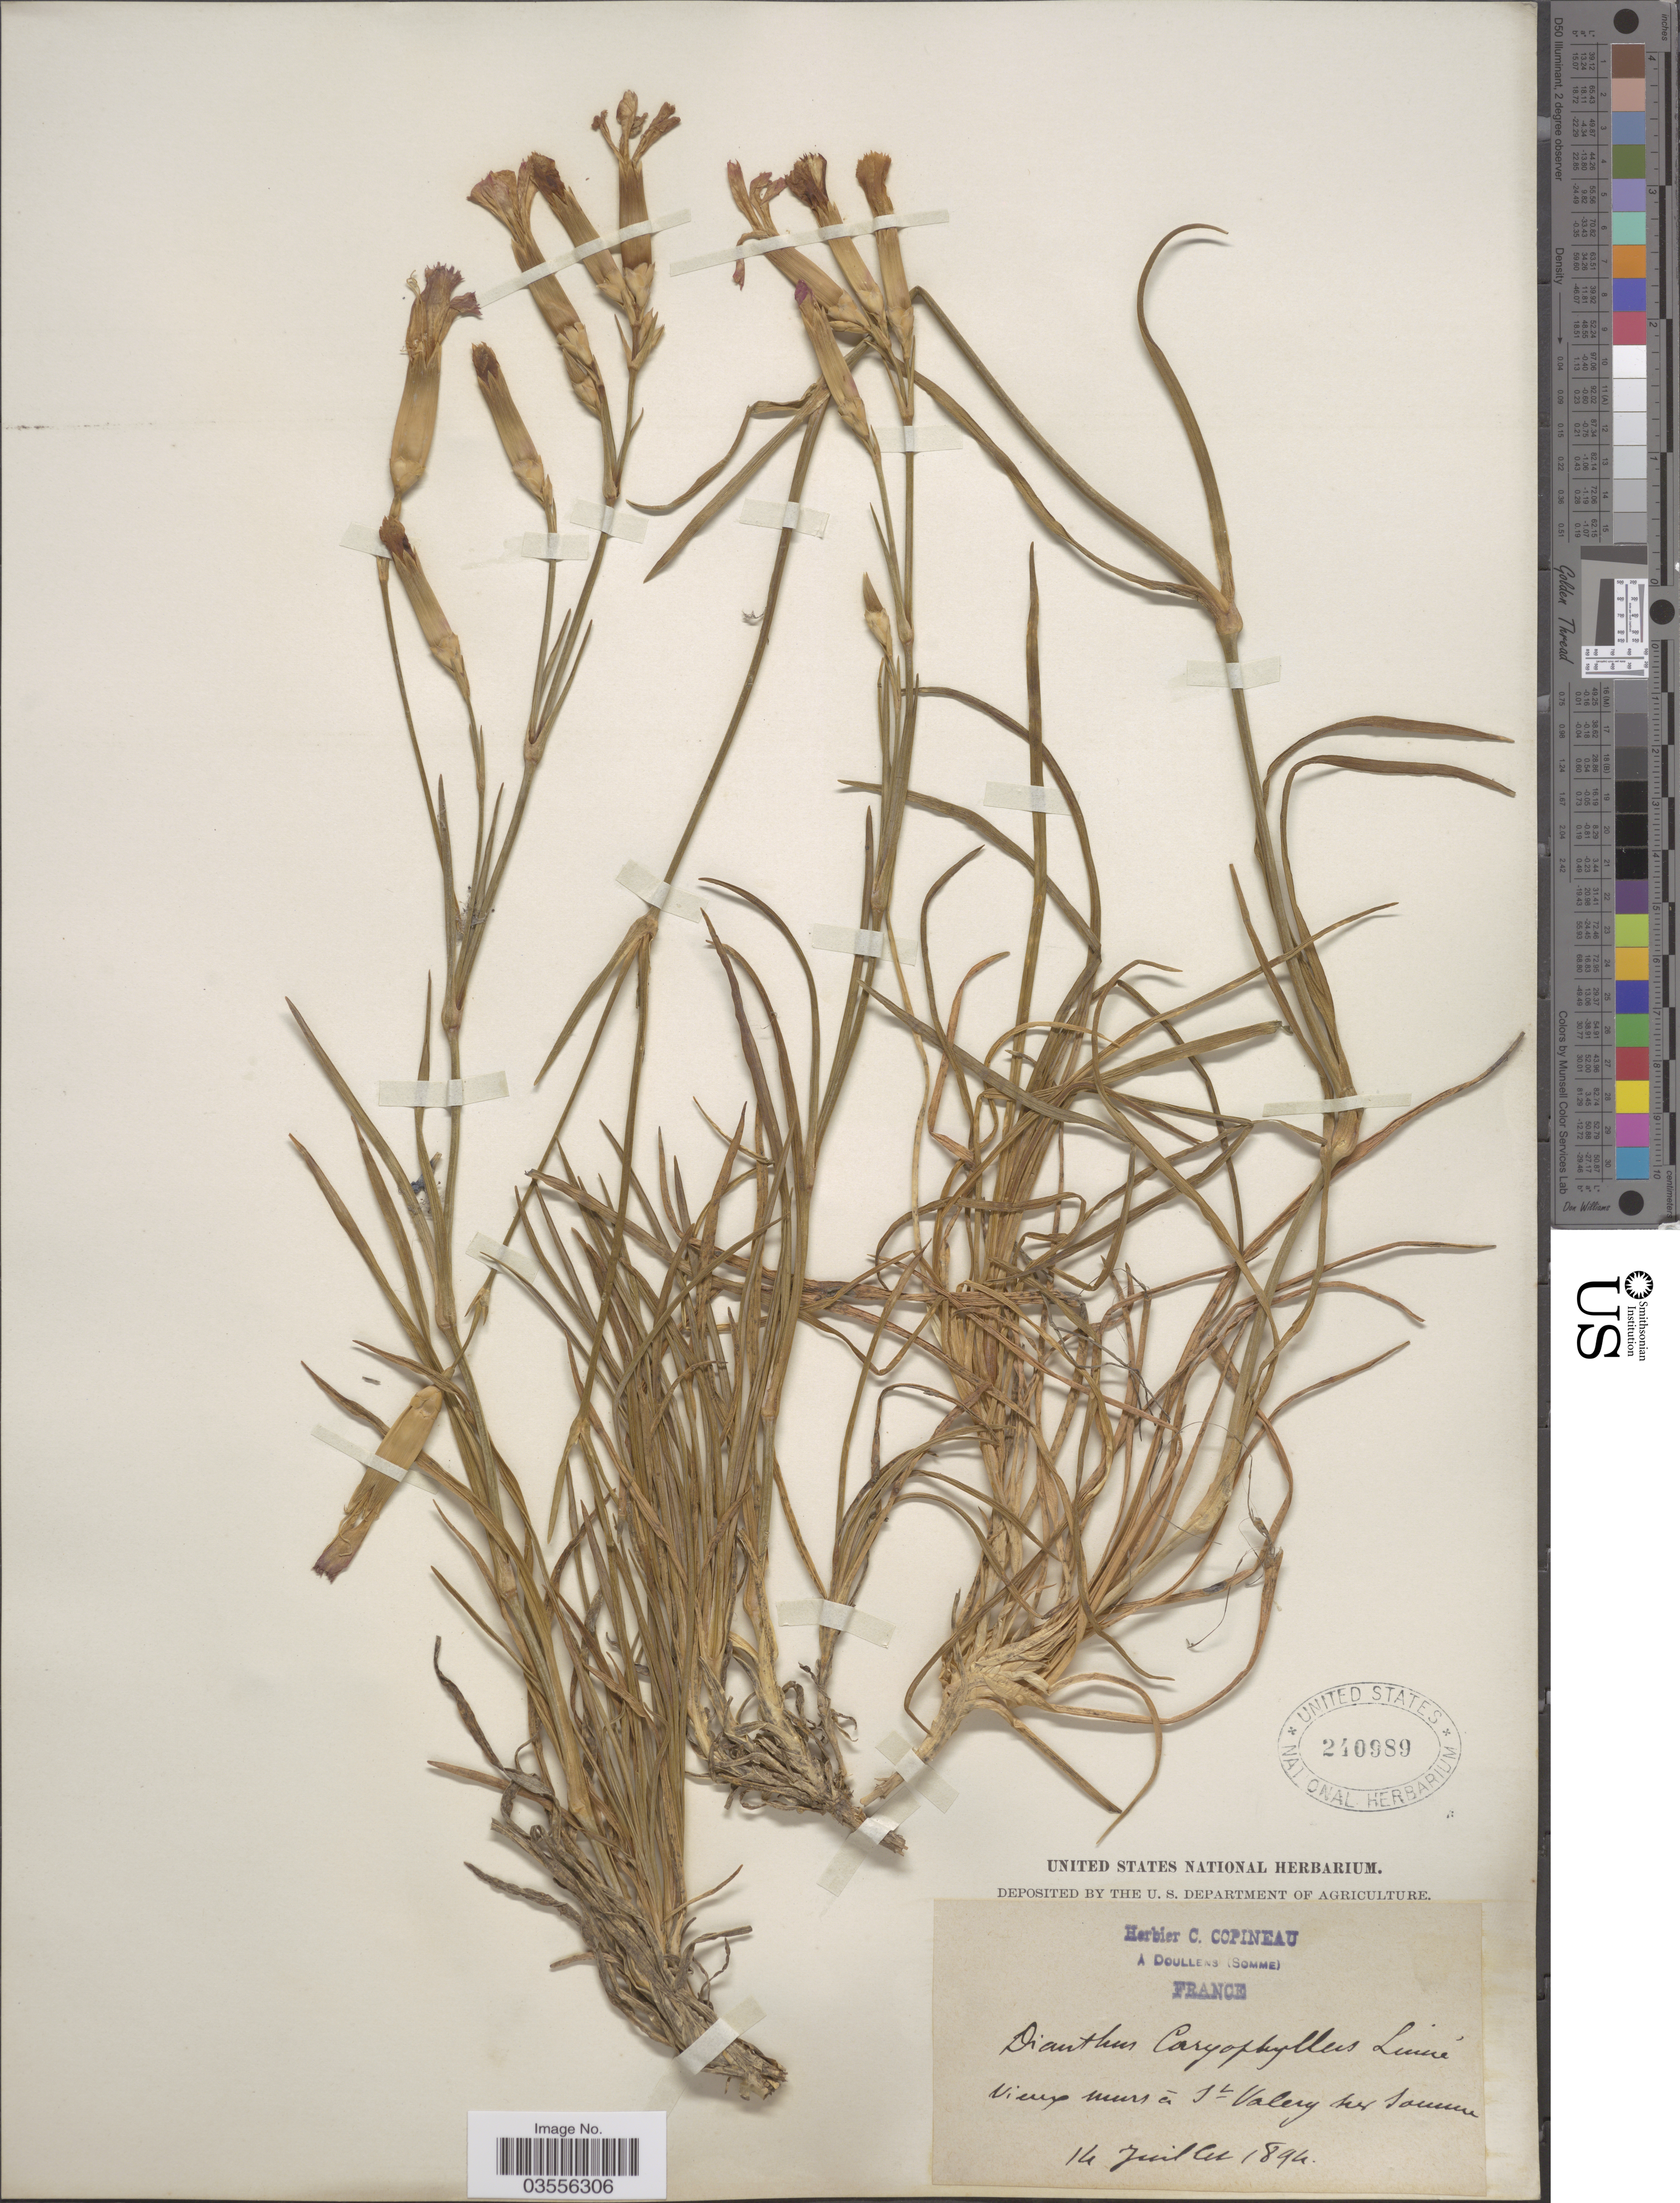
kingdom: Plantae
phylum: Tracheophyta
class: Magnoliopsida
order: Caryophyllales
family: Caryophyllaceae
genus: Dianthus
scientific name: Dianthus caryophyllus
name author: L.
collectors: ex herb. C. Copineau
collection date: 1894-07-14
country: France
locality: Vieux murs à St Valery sur Somme.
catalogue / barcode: US 240989